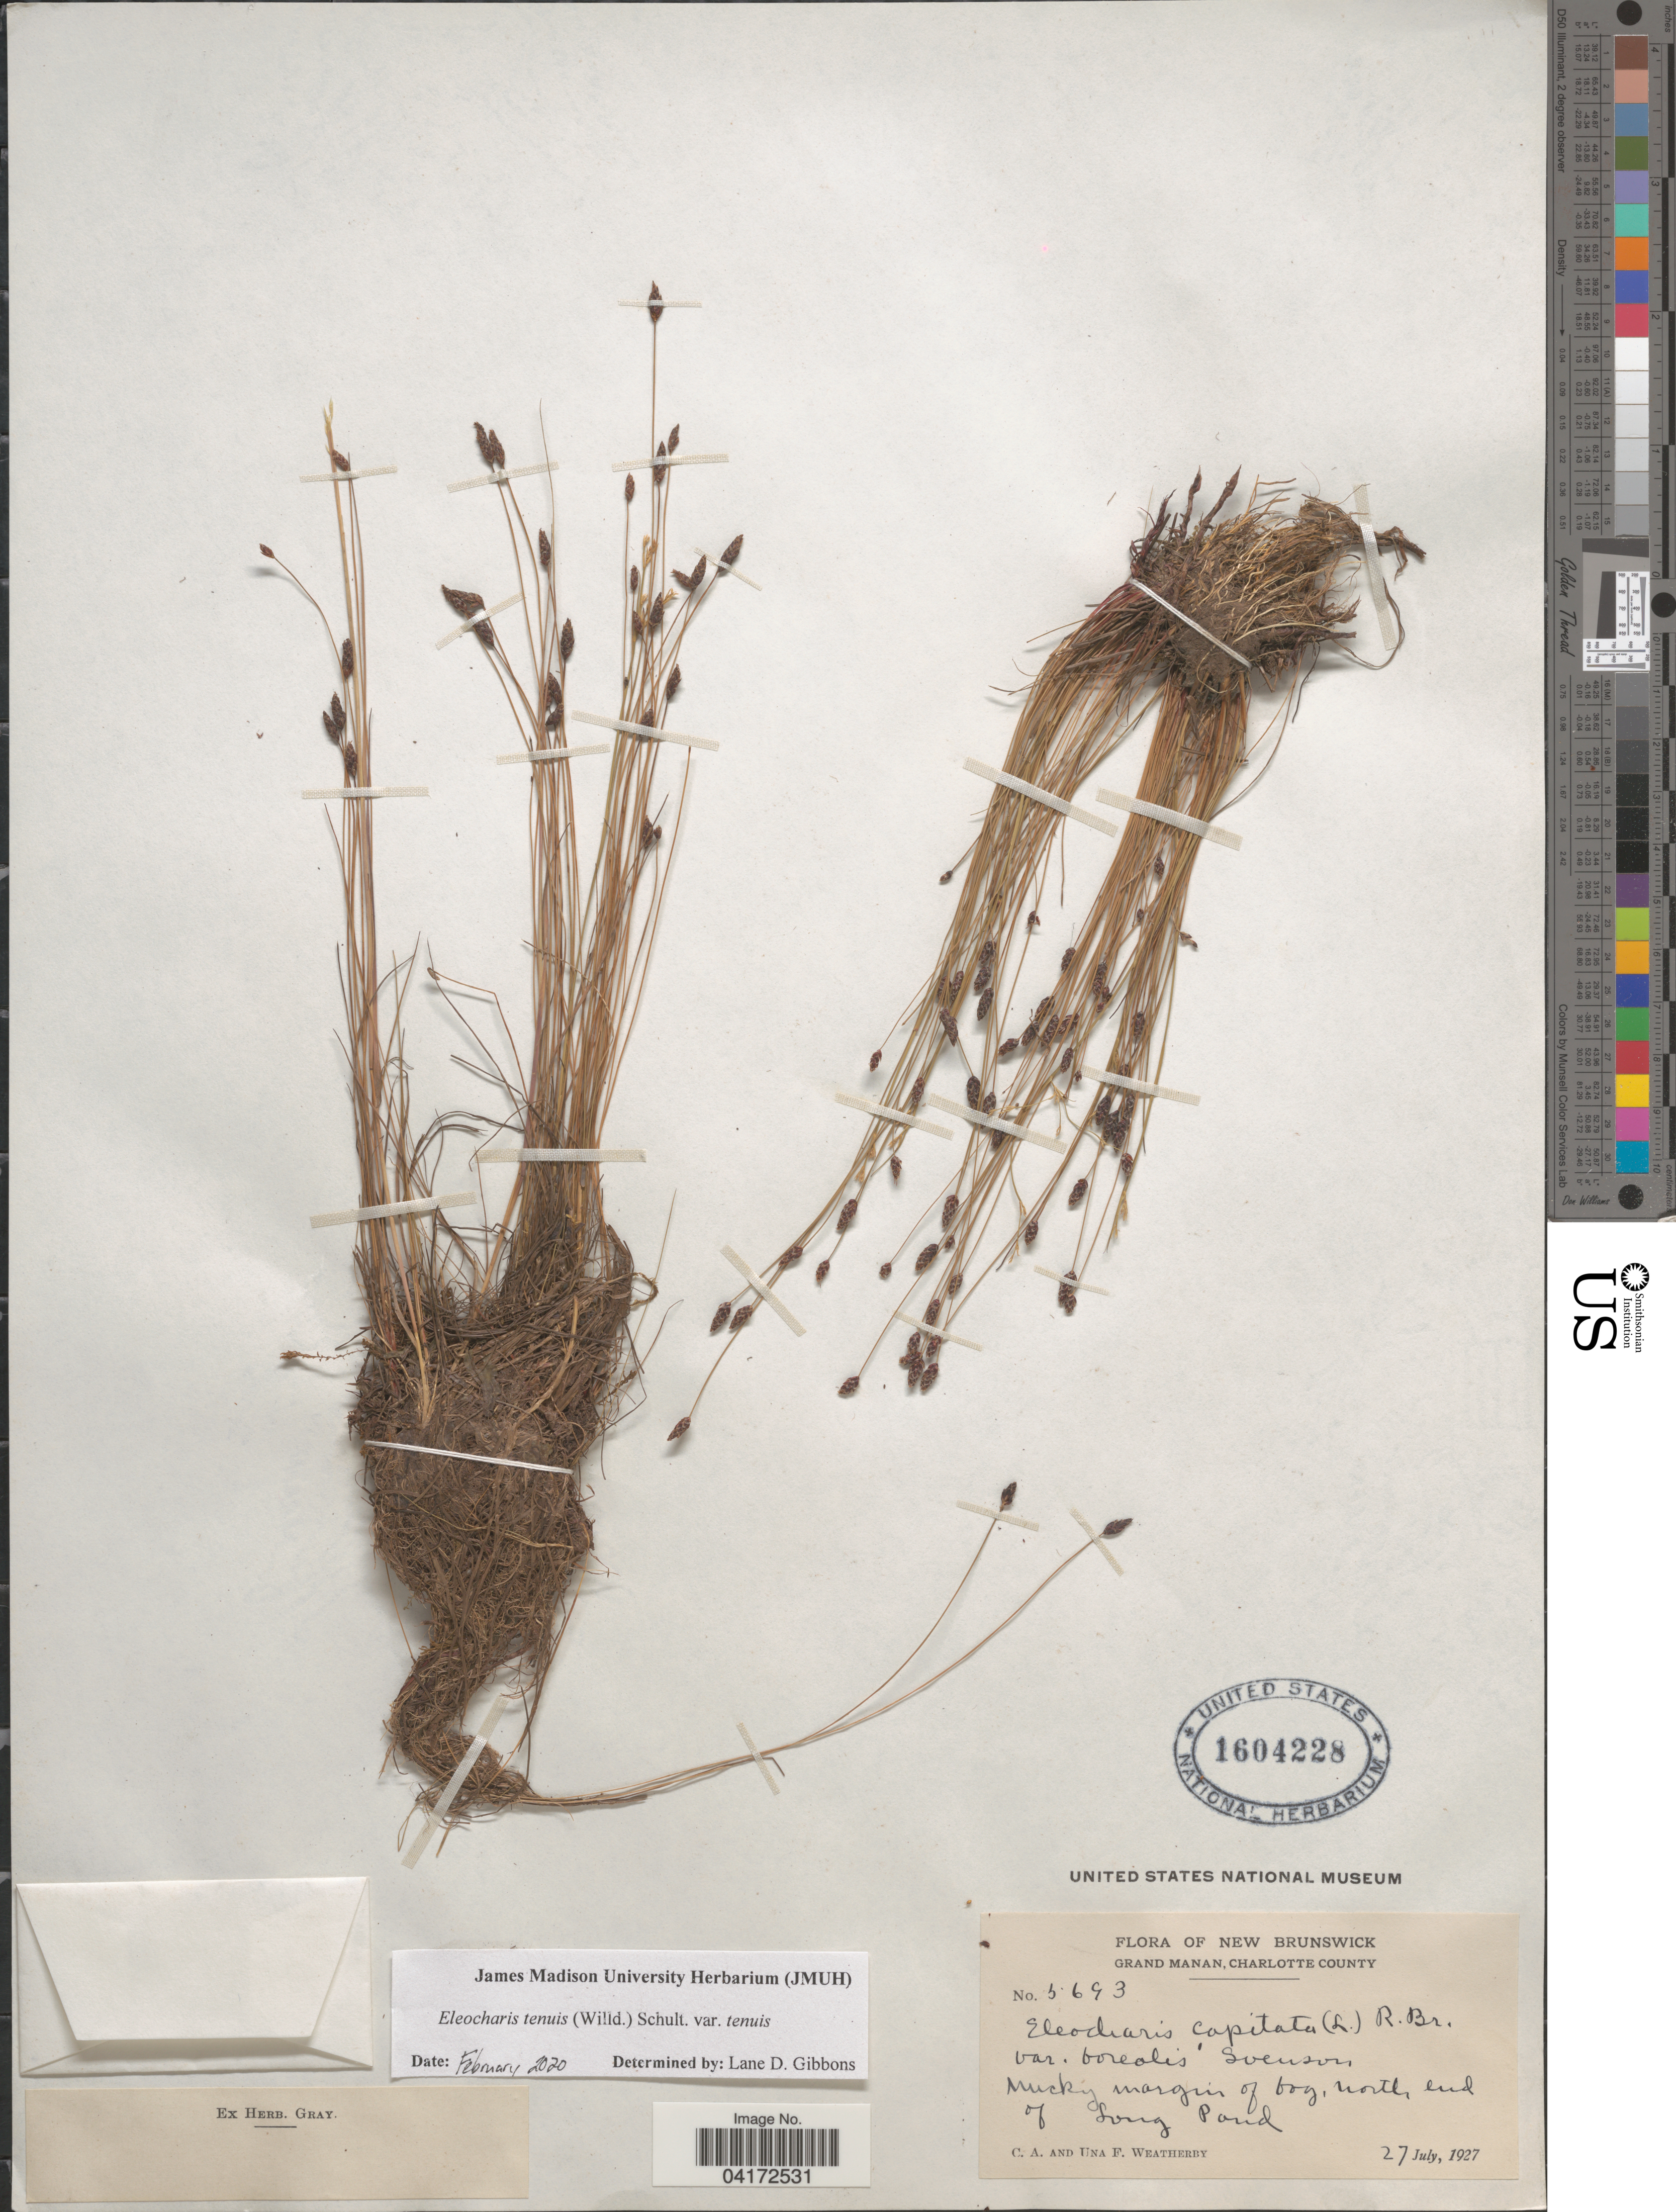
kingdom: Plantae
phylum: Tracheophyta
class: Liliopsida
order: Poales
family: Cyperaceae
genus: Eleocharis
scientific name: Eleocharis tenuis var. tenuis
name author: (Willd.) Schult.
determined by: Gibbons, Lane D.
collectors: C. A. Weatherby & U. Weatherby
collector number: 5693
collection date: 1927-07-27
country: Canada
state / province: New Brunswick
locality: Grand Manan, Charlotte County. North end of Long Pond.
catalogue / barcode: US 1604228